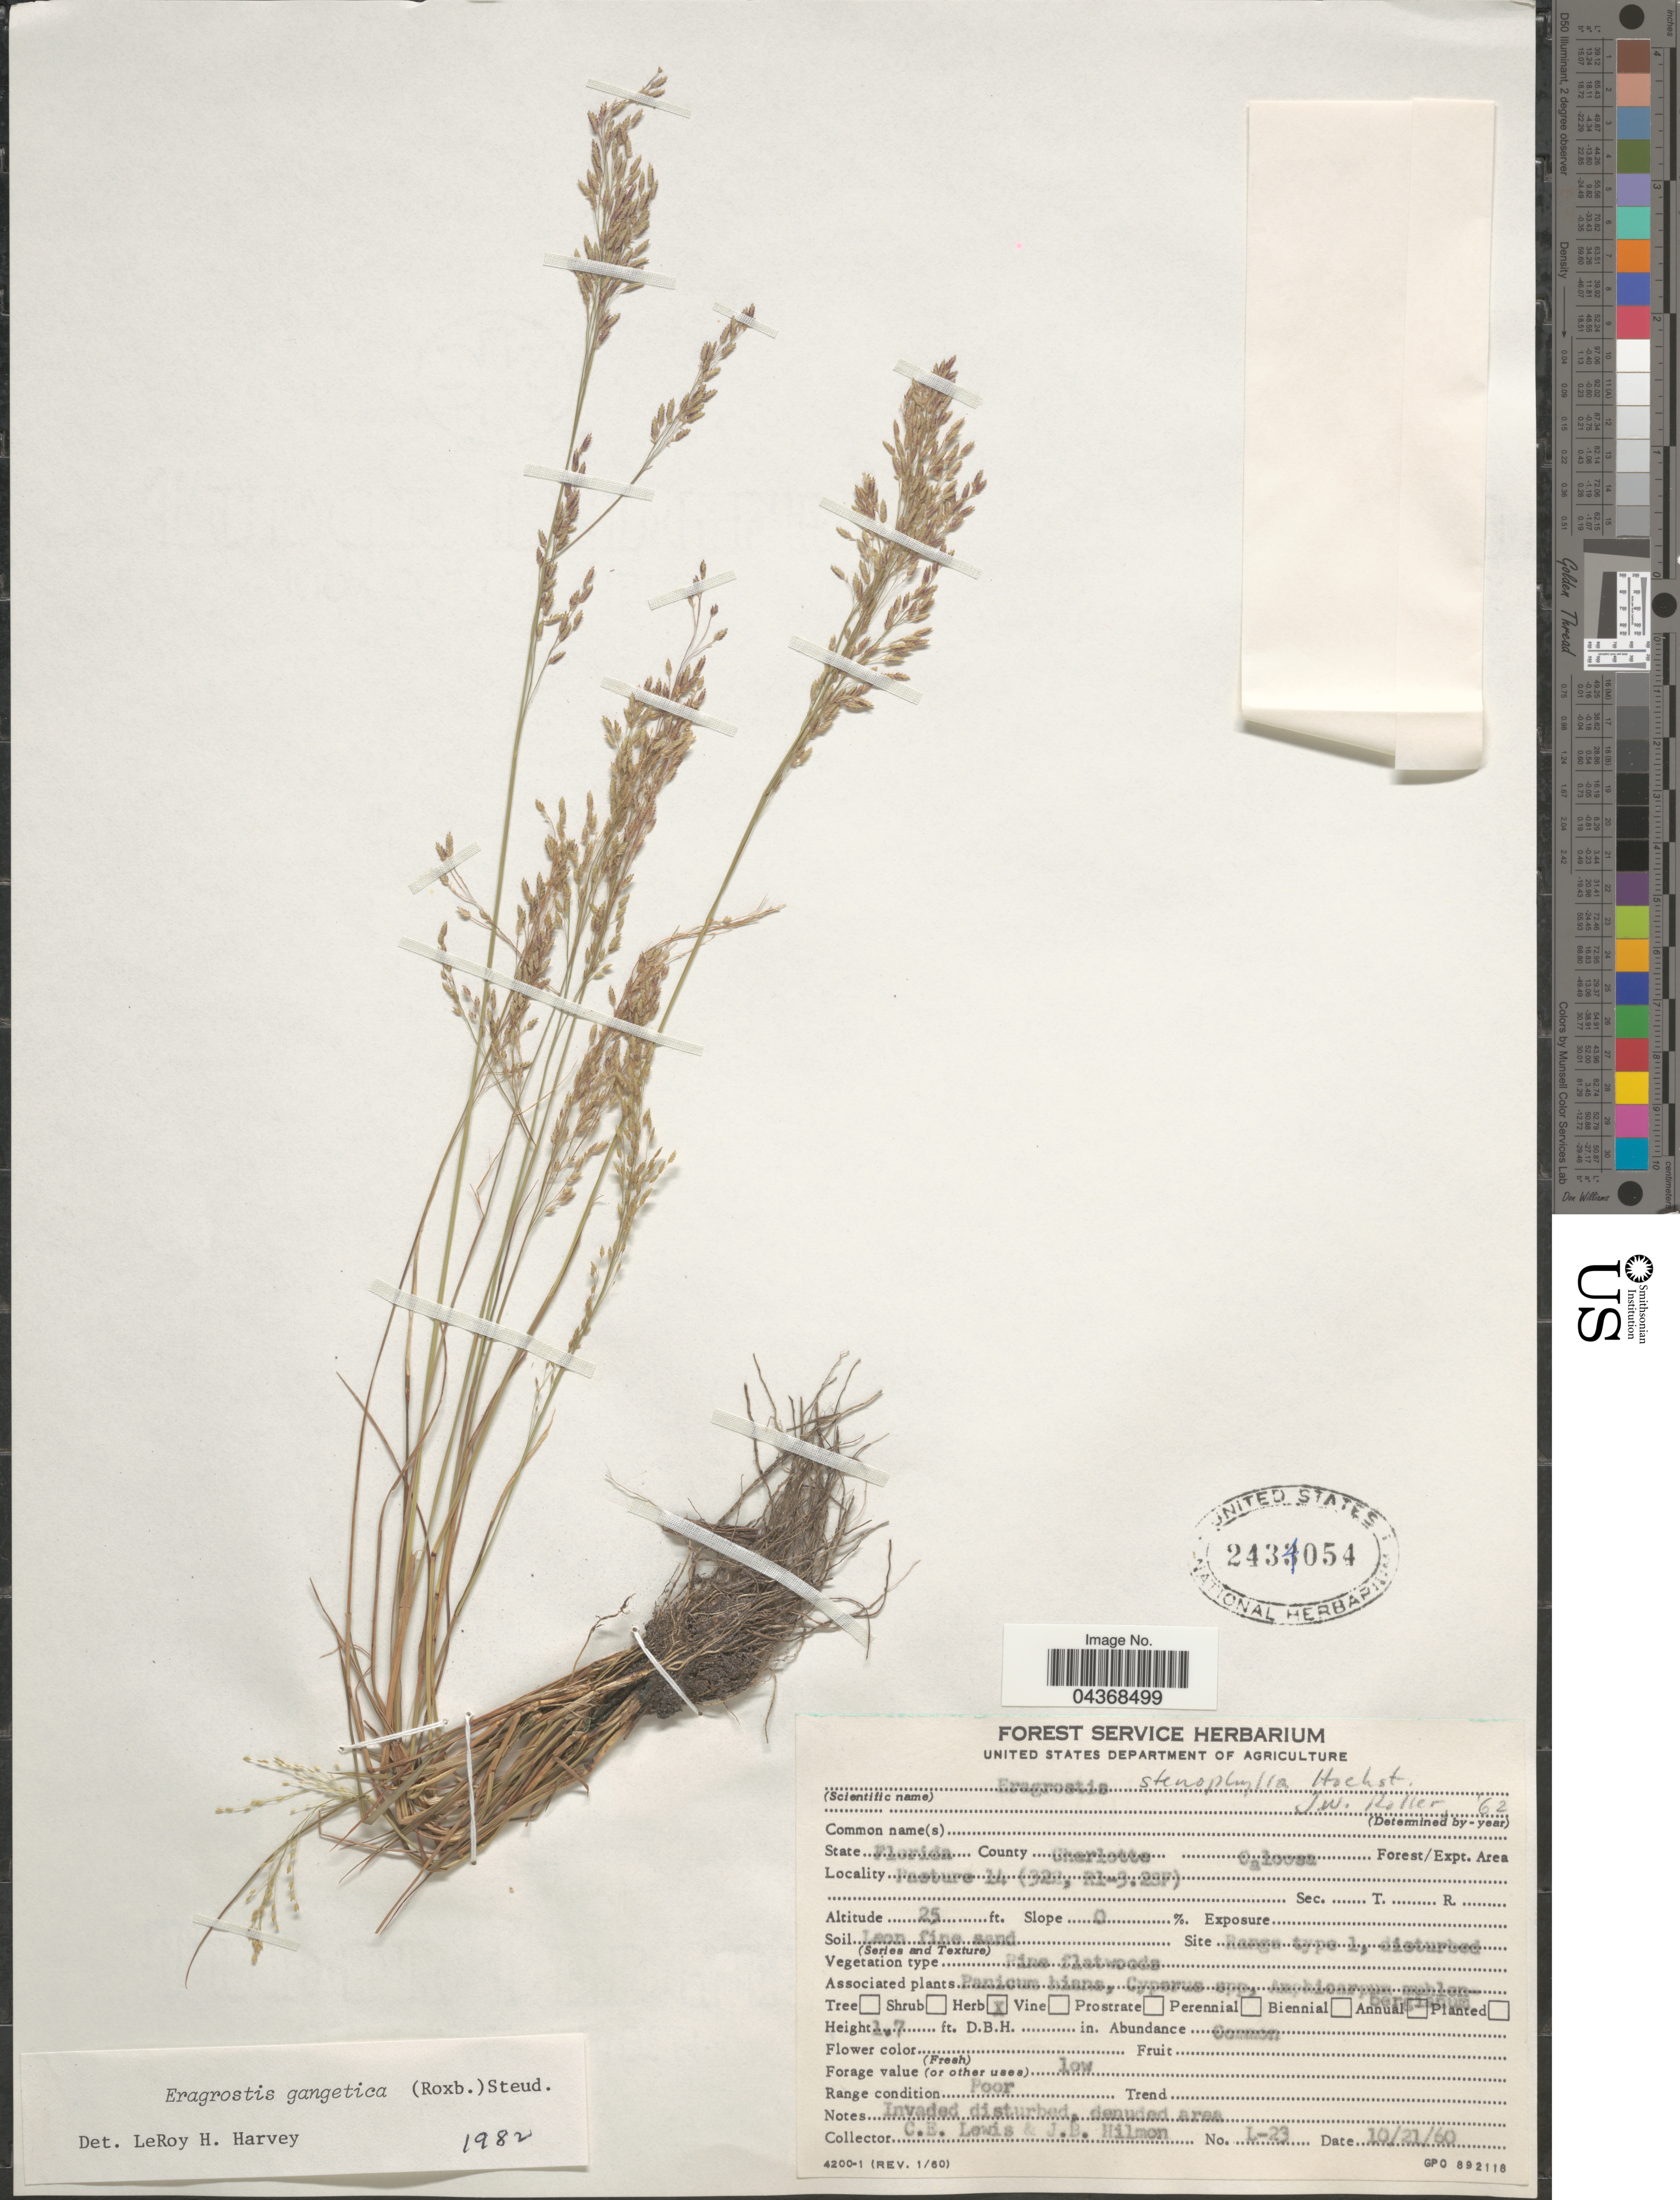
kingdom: Plantae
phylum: Tracheophyta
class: Liliopsida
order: Poales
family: Poaceae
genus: Eragrostis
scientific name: Eragrostis gangetica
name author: (Roxb.) Steud.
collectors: C. Lewis & J. Hilmon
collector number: L-23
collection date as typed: Transcribed d/m/y: 21/10/60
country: United States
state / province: Florida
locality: County Charlotte. Caloosa Forest/Expt. Area. Pasture 14 (322, R1-3. 23F).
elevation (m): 8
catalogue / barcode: US 2434054